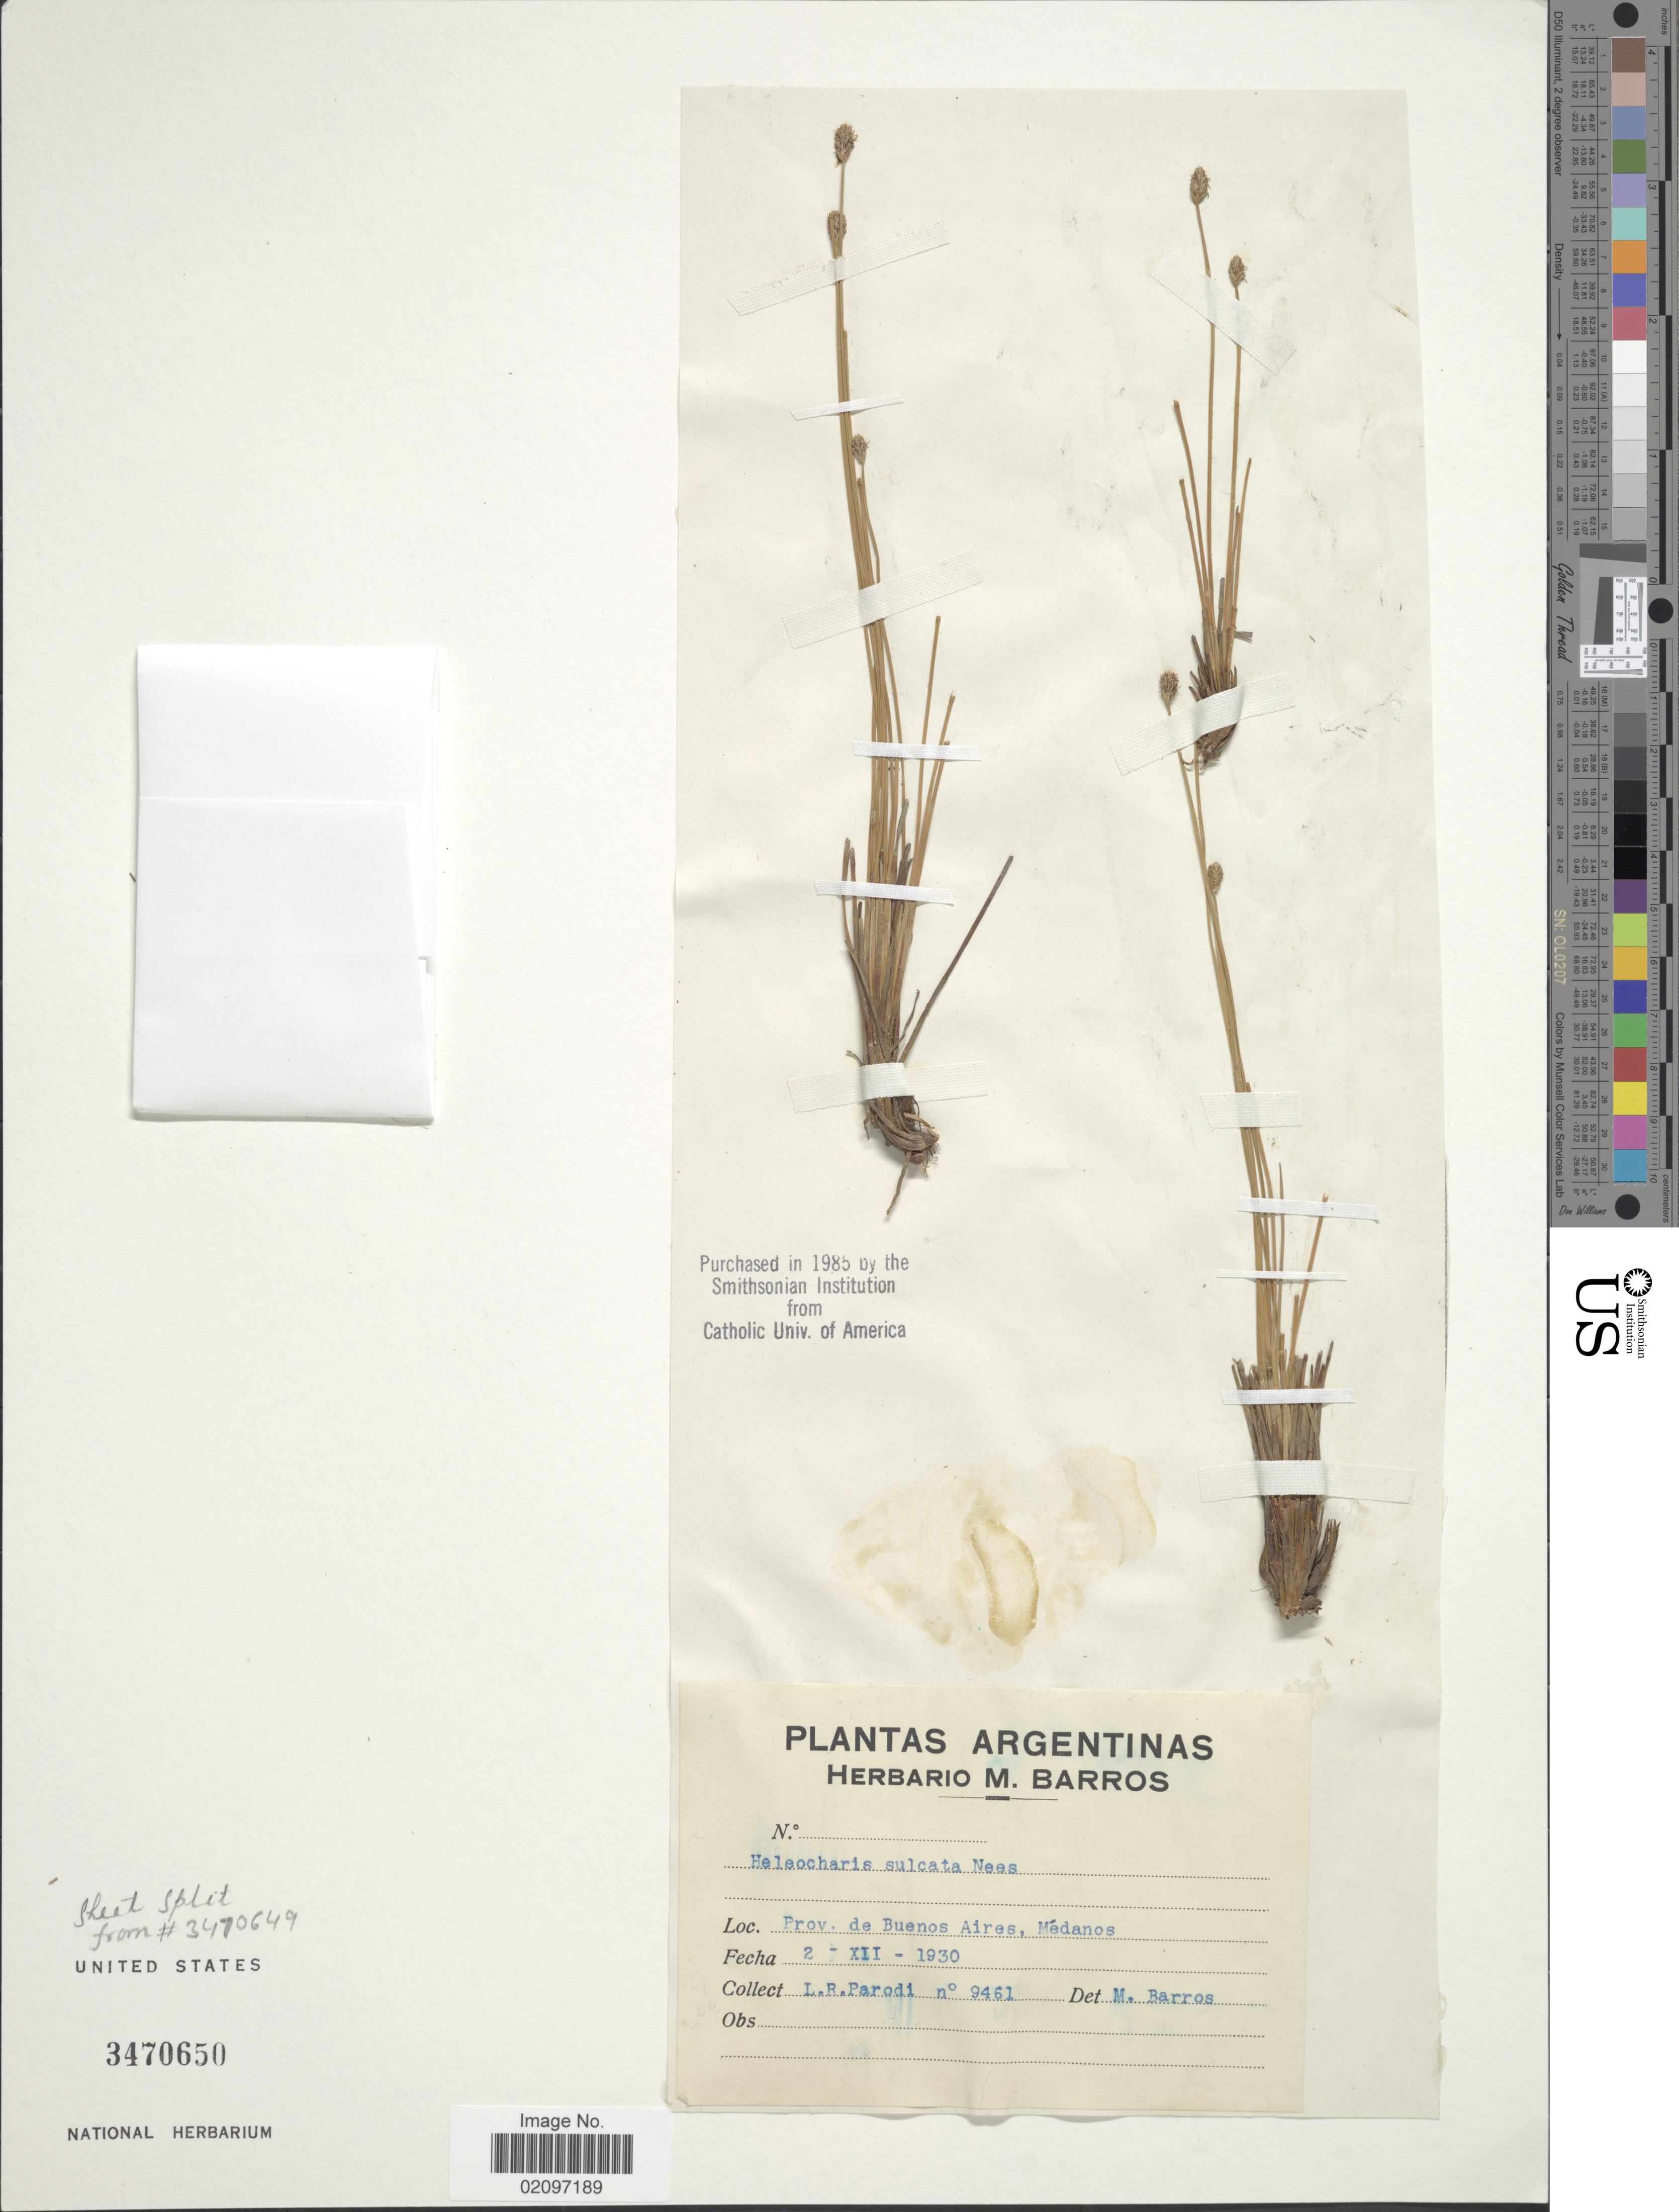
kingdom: Plantae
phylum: Tracheophyta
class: Liliopsida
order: Poales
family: Cyperaceae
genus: Eleocharis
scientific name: Eleocharis sp.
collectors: L. R. Parodi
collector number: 9461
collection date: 1930-12-02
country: Argentina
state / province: Buenos Aires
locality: Prov. de Buenos Aires, Medanos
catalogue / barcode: US 3470650